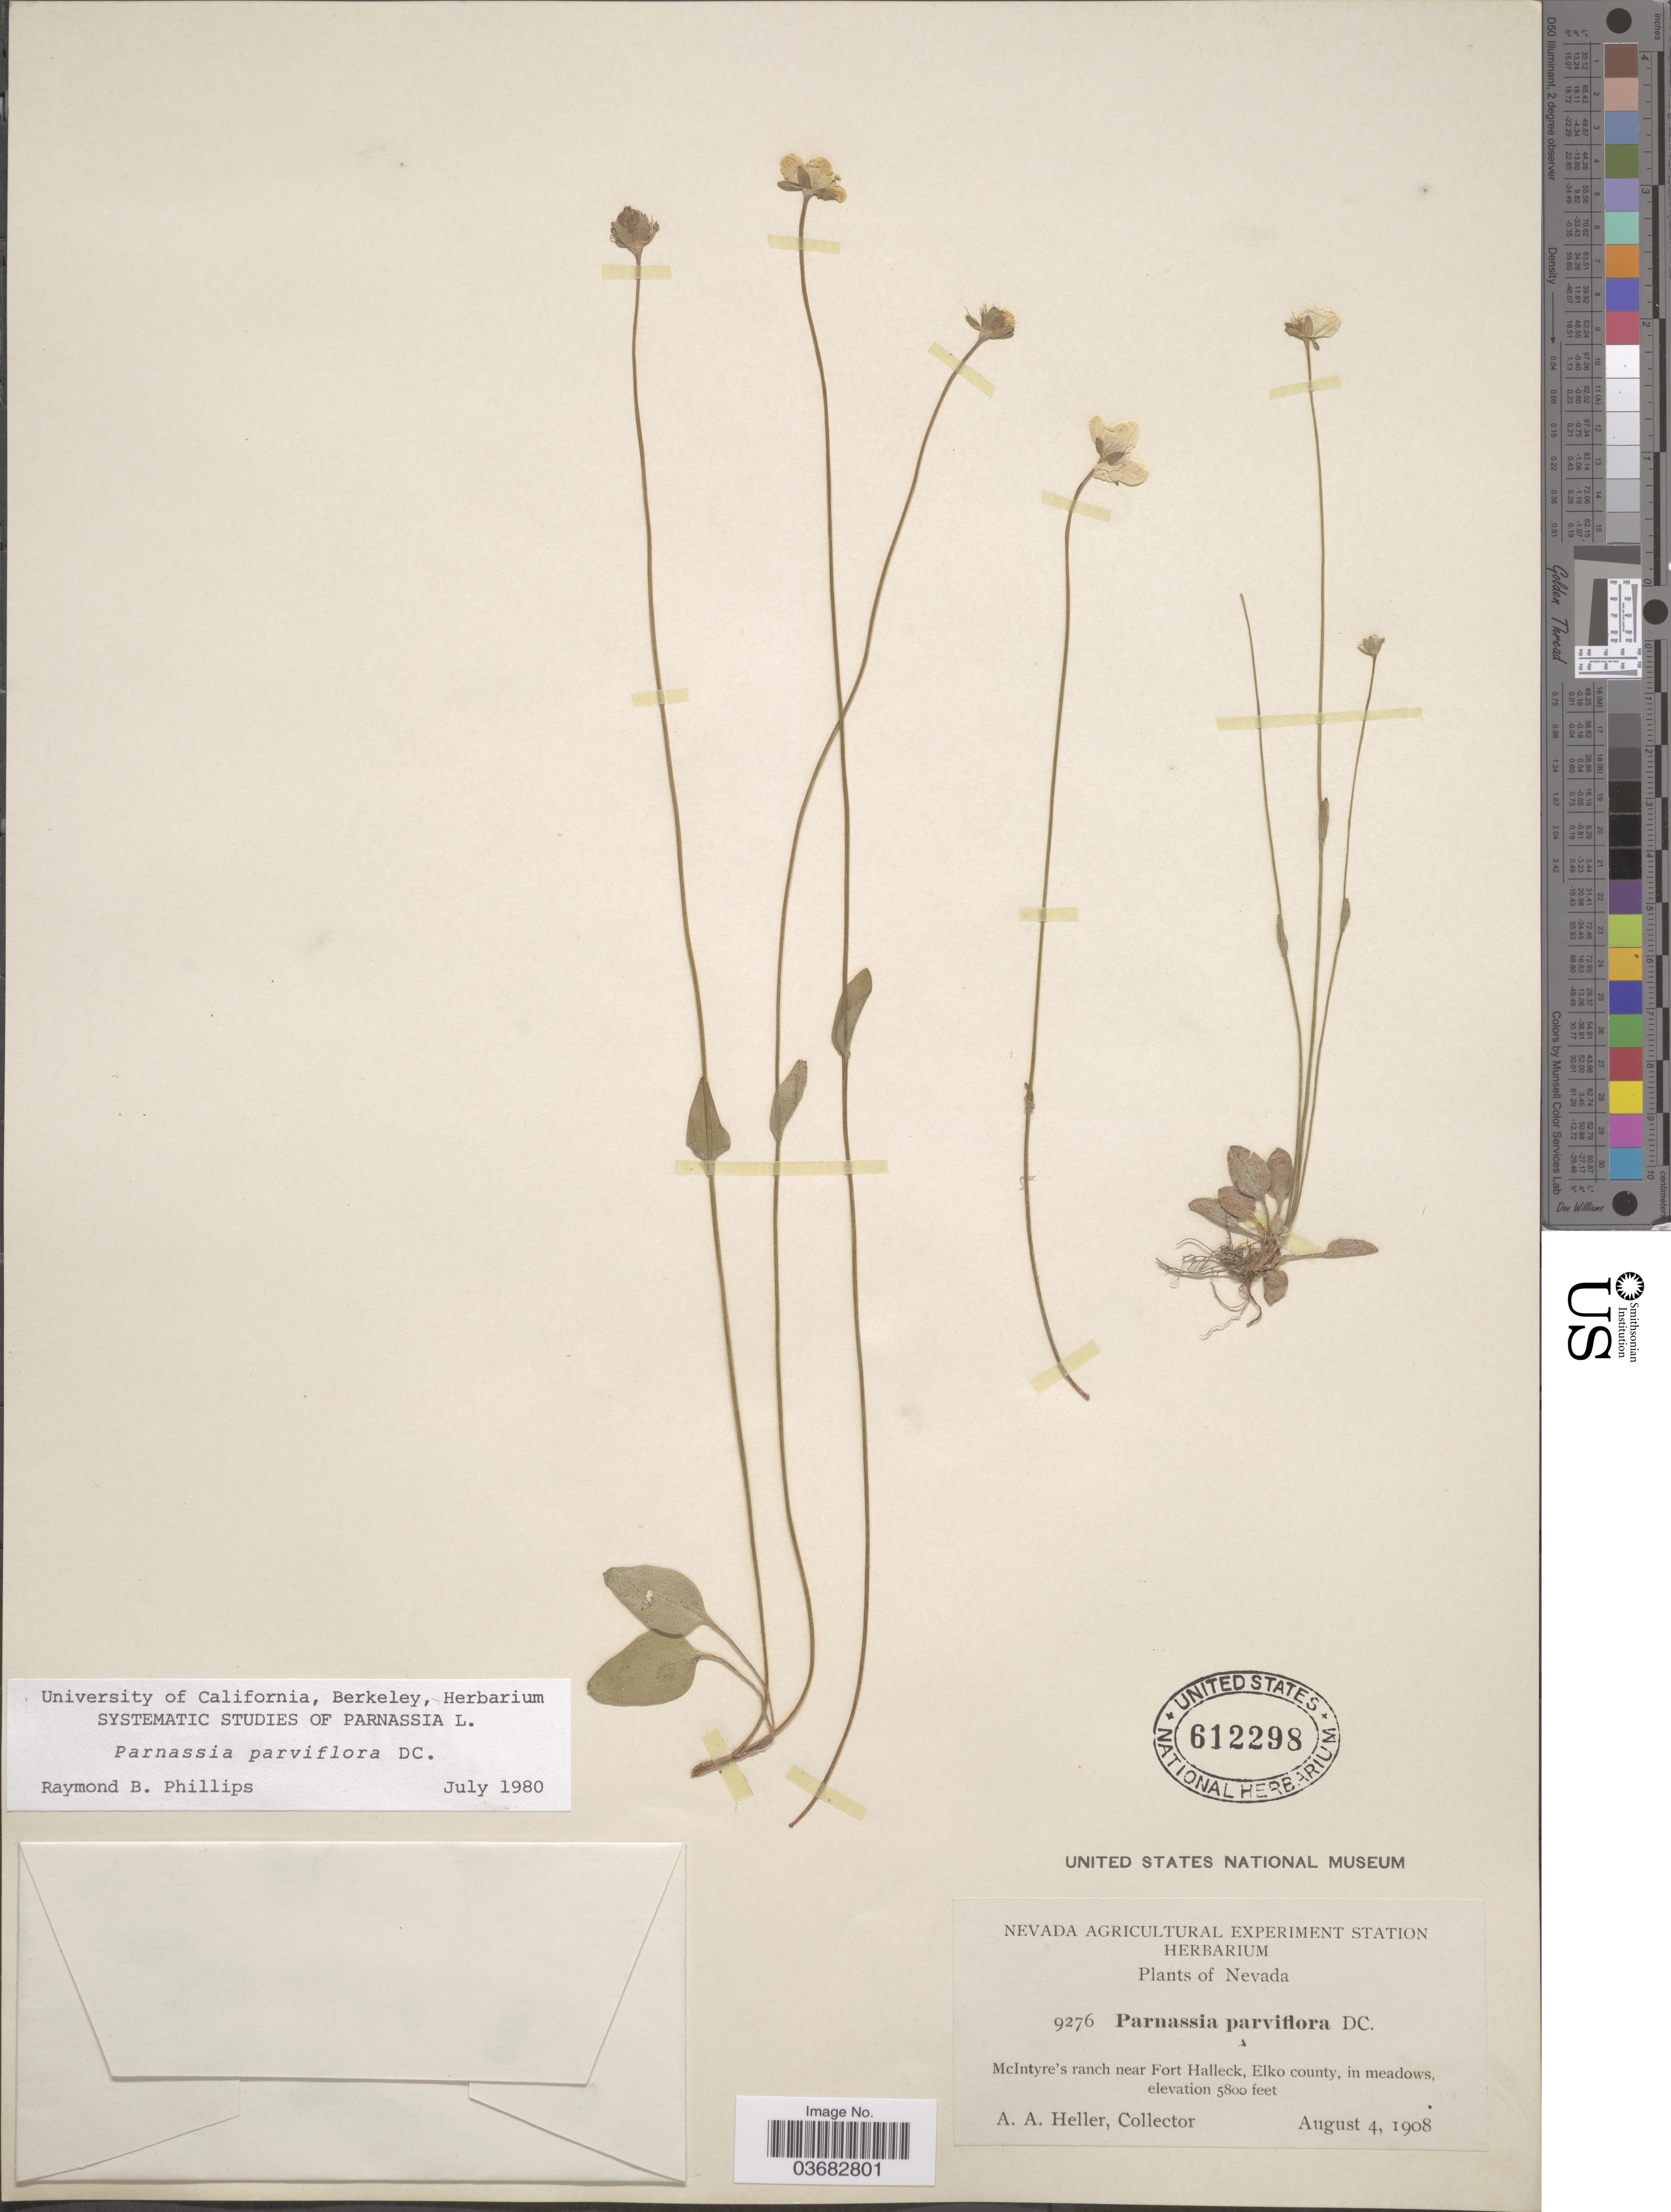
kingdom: Plantae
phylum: Tracheophyta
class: Magnoliopsida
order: Celastrales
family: Parnassiaceae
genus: Parnassia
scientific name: Parnassia parviflora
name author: DC.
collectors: A. A. Heller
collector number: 9276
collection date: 1908-08-04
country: United States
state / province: Nevada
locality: McIntyre's ranch near Fort Halleck, Elko county.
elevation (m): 1768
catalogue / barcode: US 612298